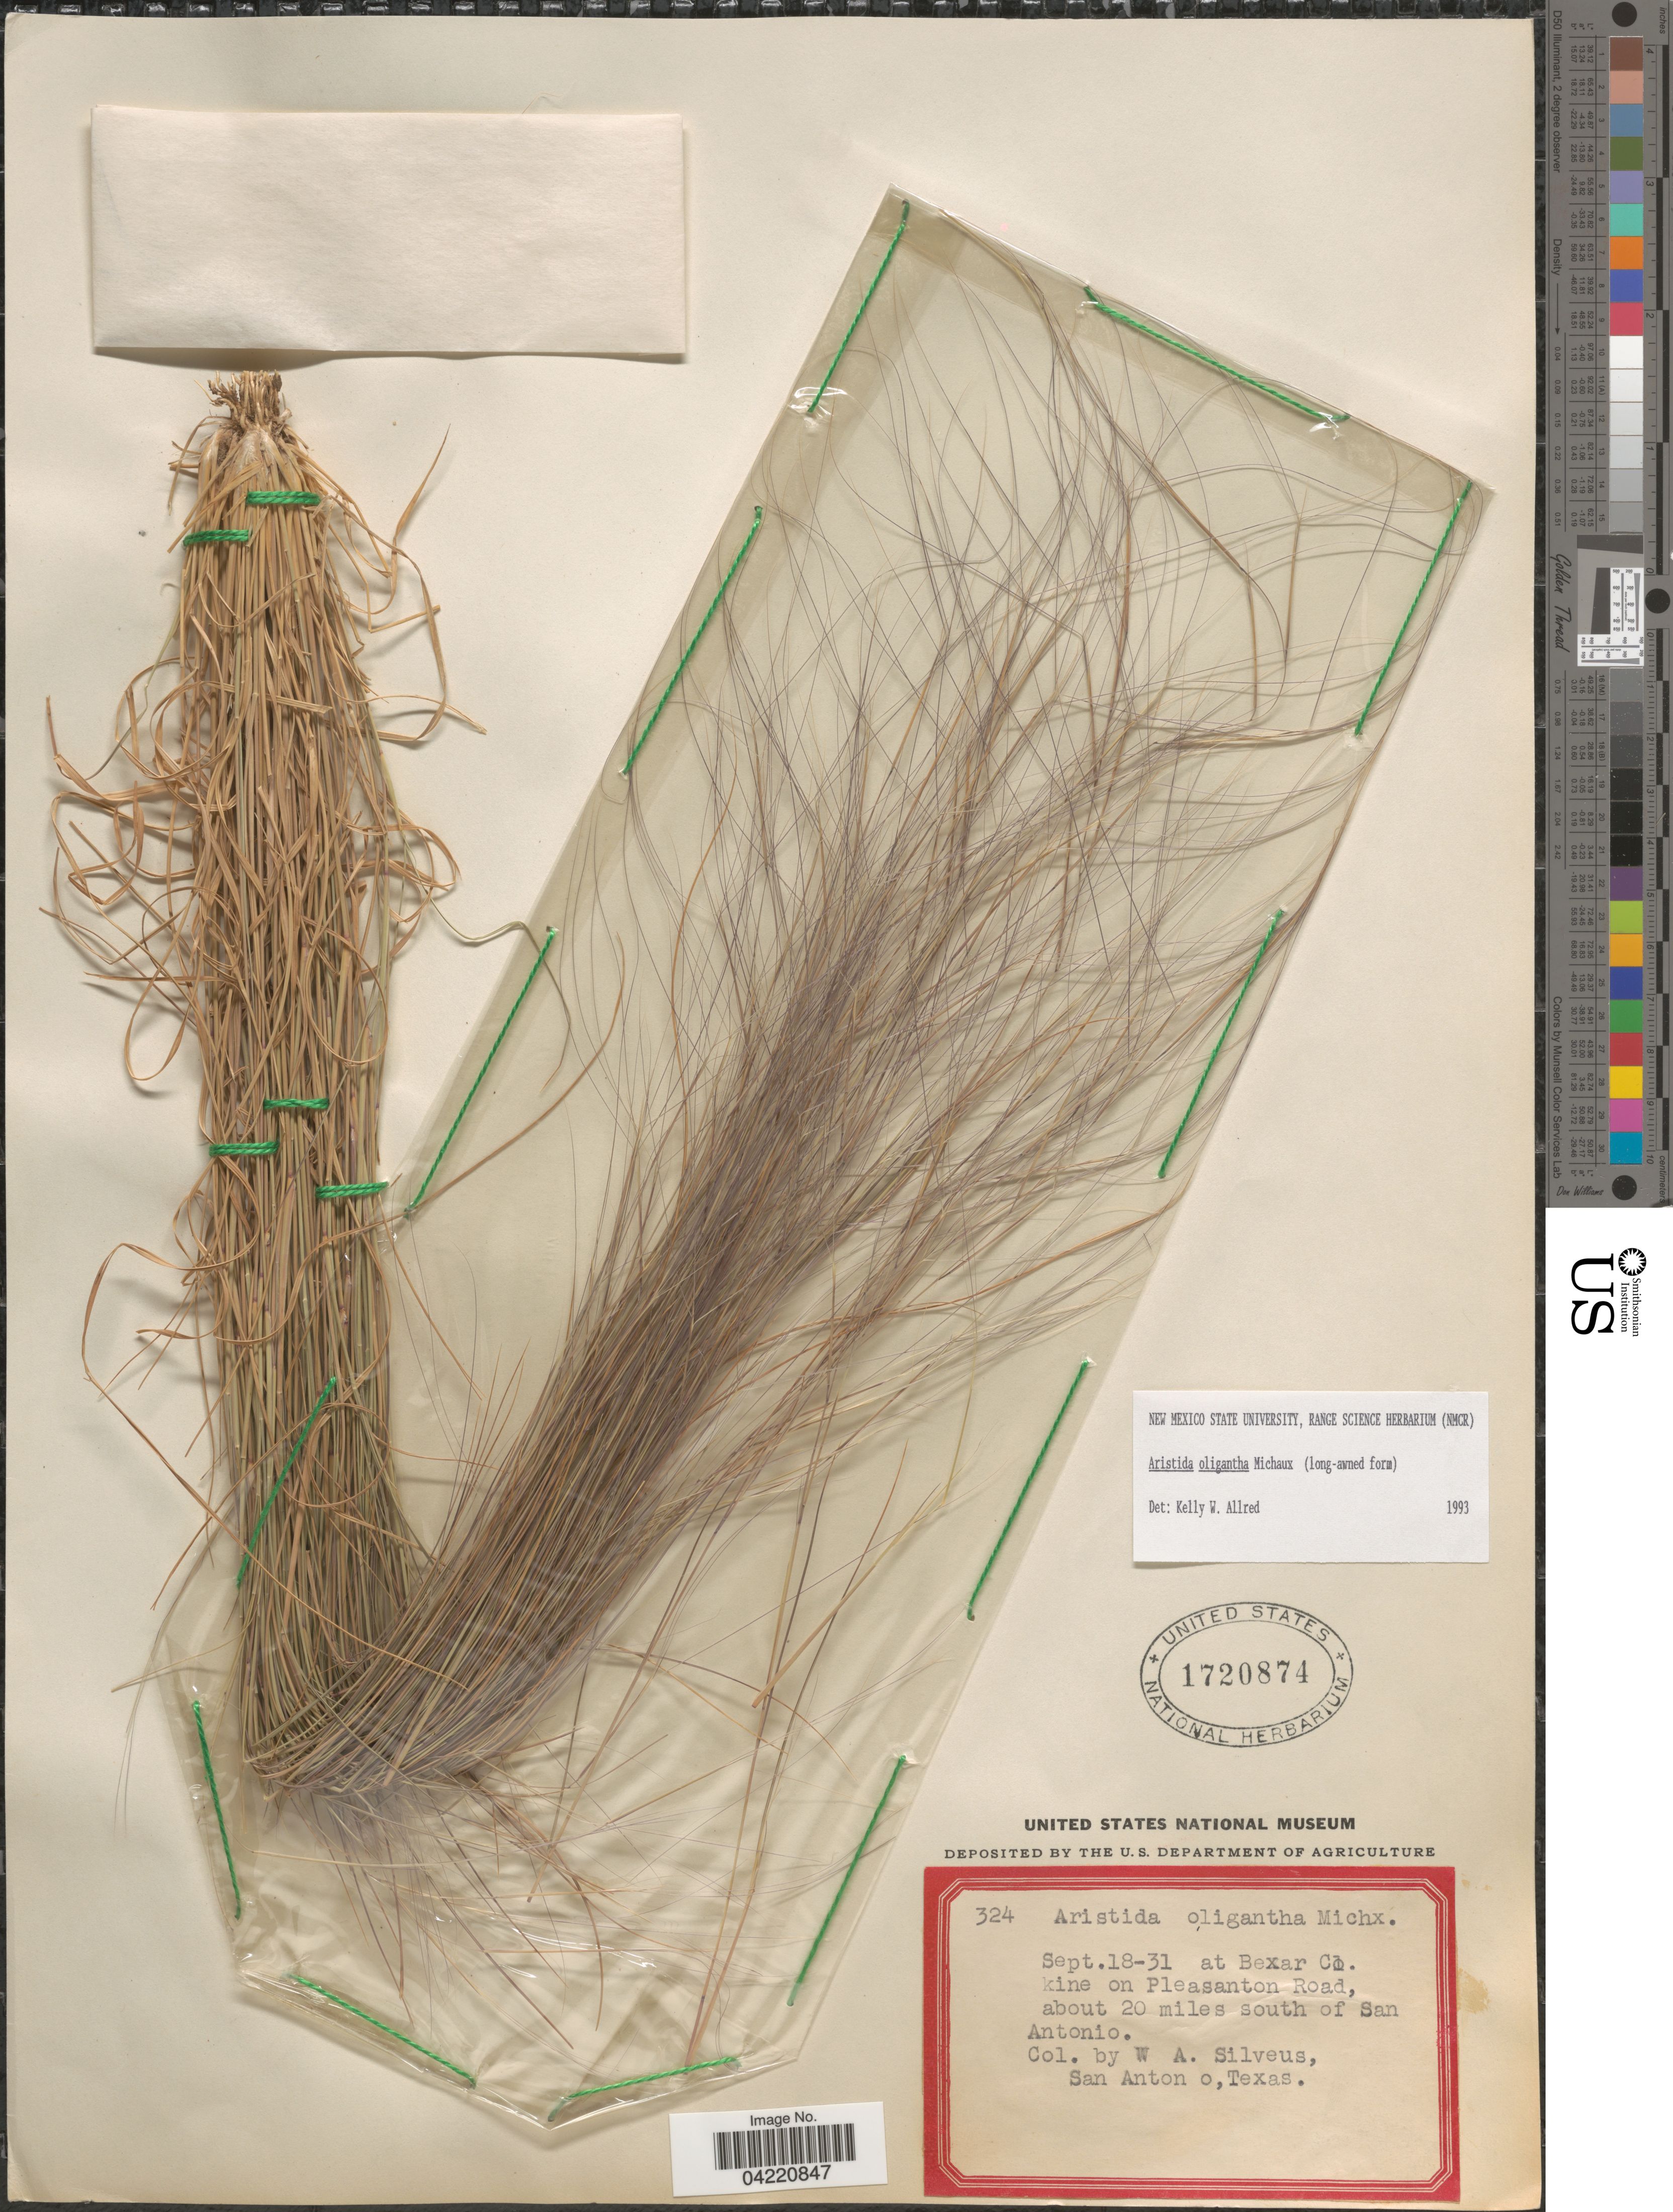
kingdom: Plantae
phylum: Tracheophyta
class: Liliopsida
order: Poales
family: Poaceae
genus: Aristida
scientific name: Aristida oligantha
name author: Michx.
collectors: W. Silveus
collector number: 324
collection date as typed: Transcribed d/m/y: 18/9/31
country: United States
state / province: Texas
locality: At Bexar Co. kine on Pleasanton Road, about 20 miles south of San Antonio.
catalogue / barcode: US 1720874